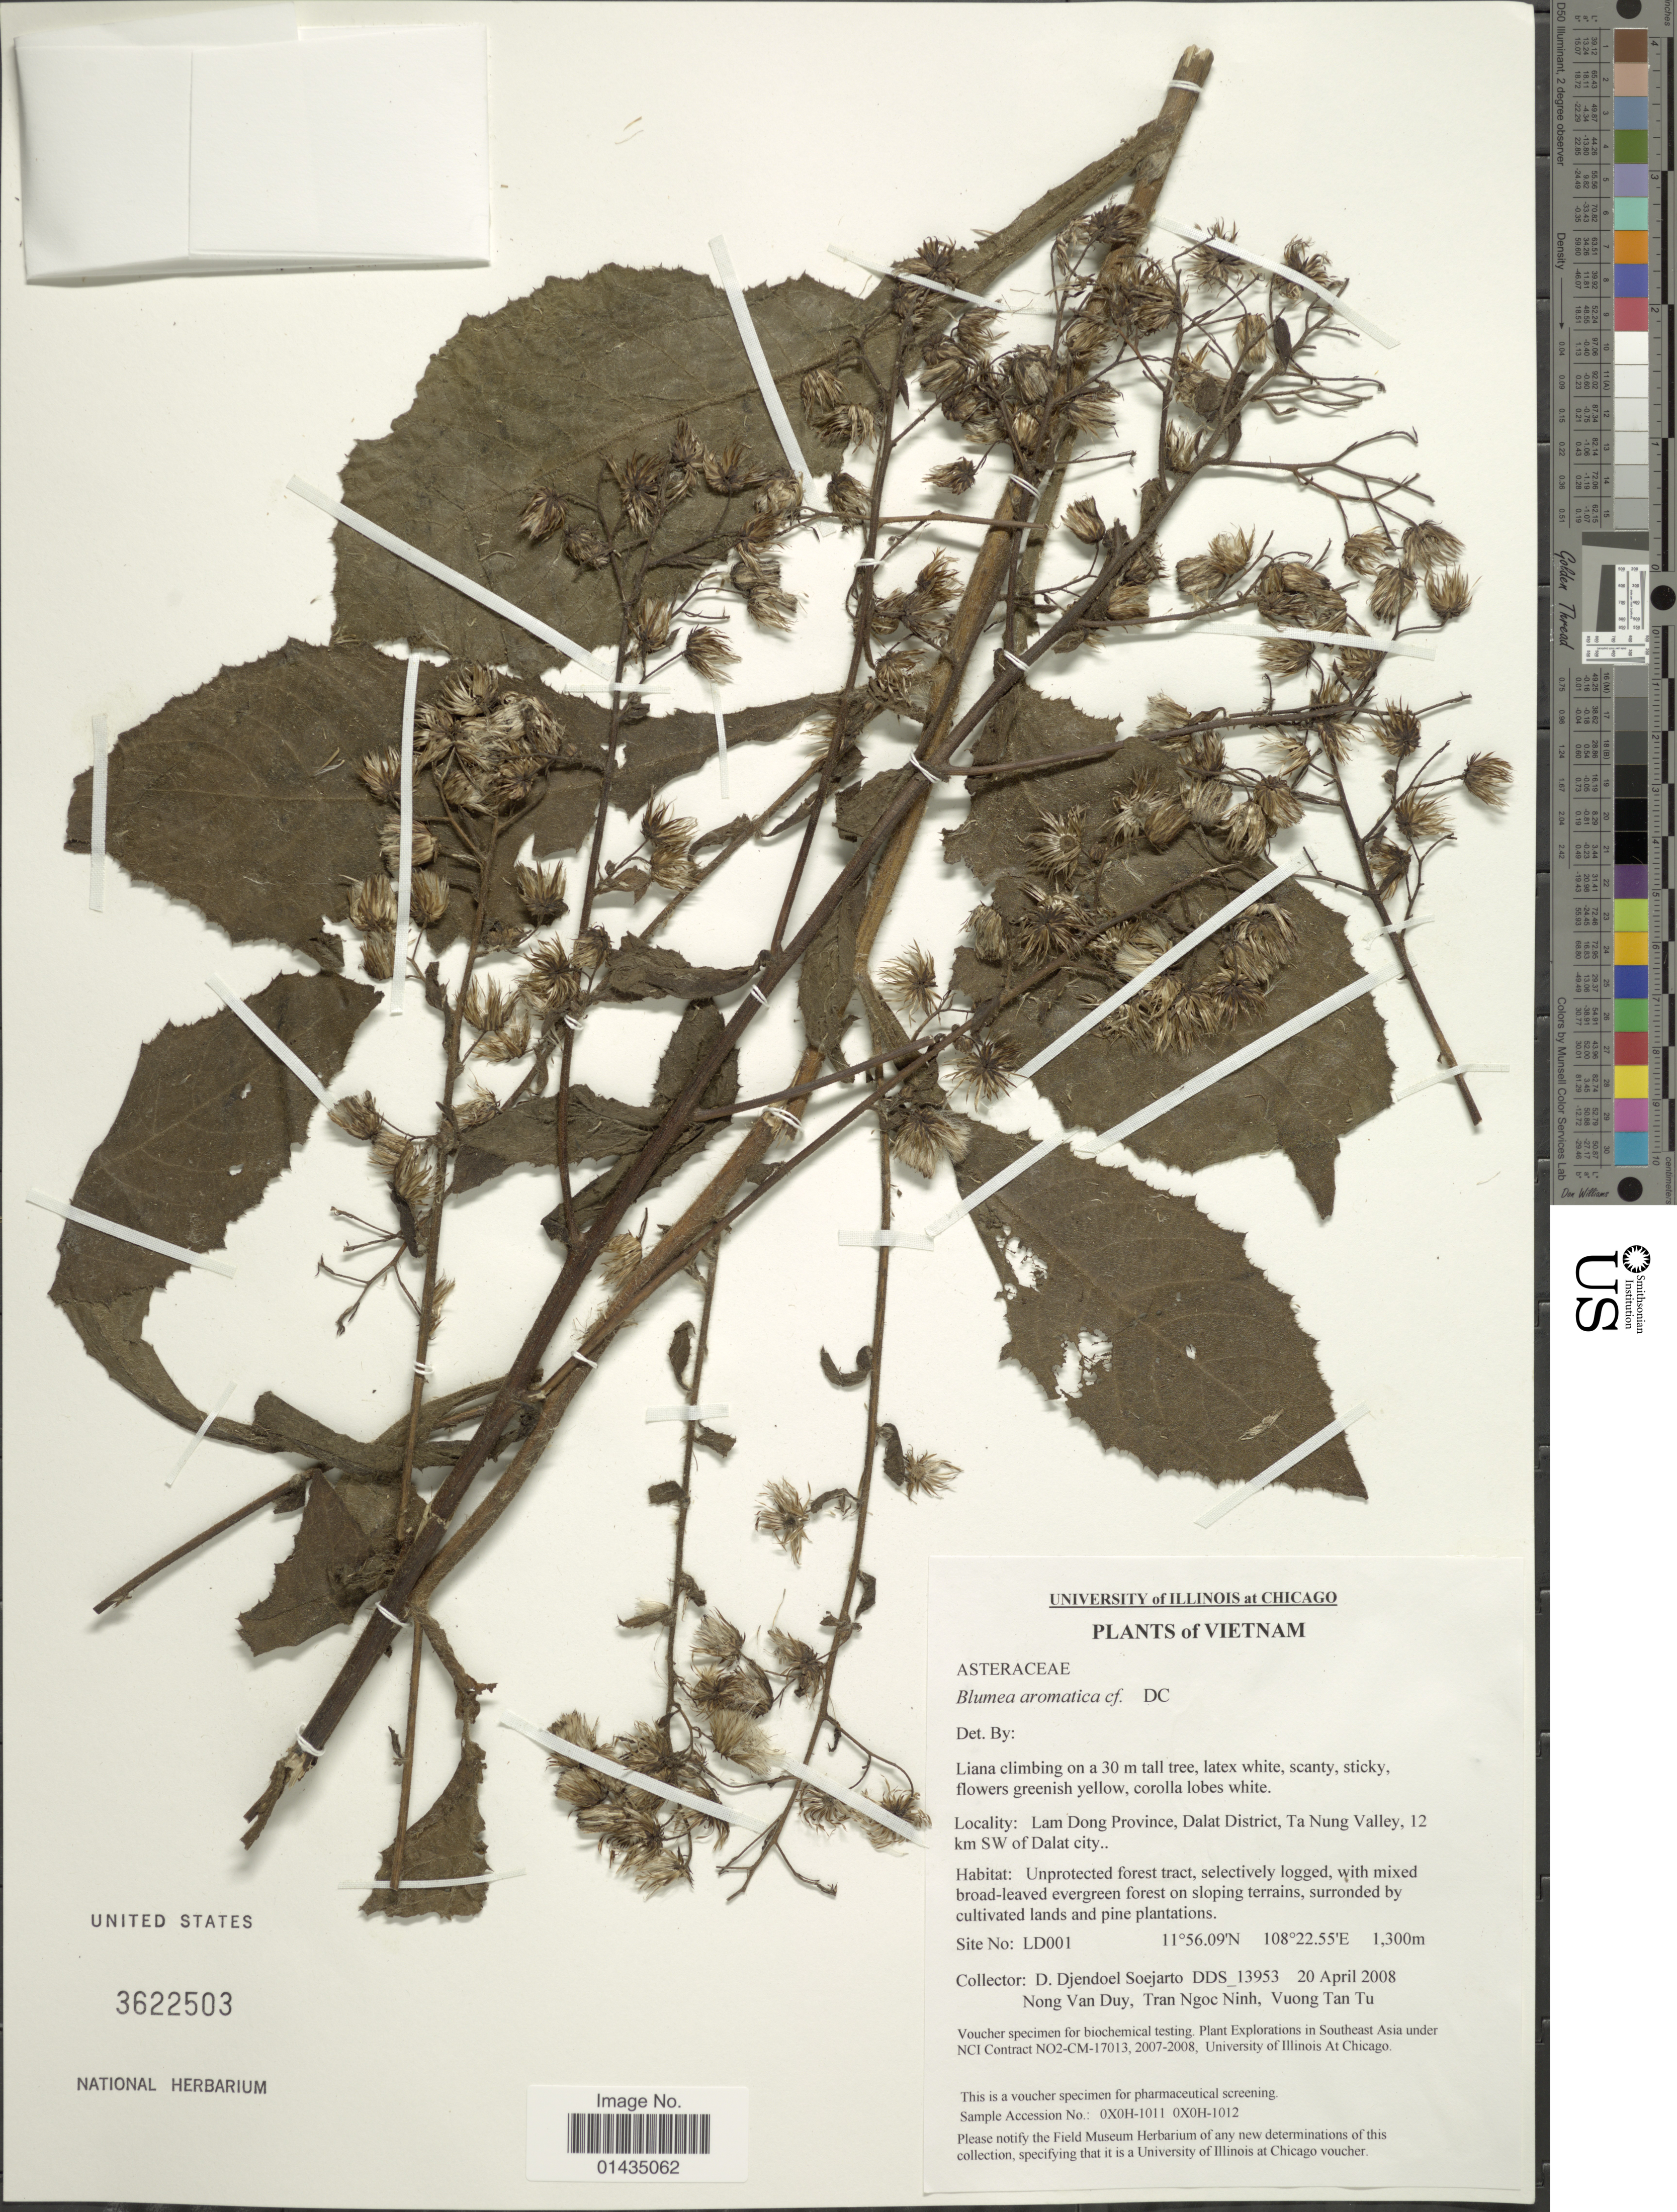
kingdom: Plantae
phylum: Tracheophyta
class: Magnoliopsida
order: Asterales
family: Asteraceae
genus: Blumea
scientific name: Blumea aromatica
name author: DC.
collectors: D. D. Soejarto, D. Nong & T. N. Ninh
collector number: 13953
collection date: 2008-04-20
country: Vietnam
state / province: Lam Dong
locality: Dalat District, Ta Nung Valley, 12 km SW of Dalat city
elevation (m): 1300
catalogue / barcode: US 3622503